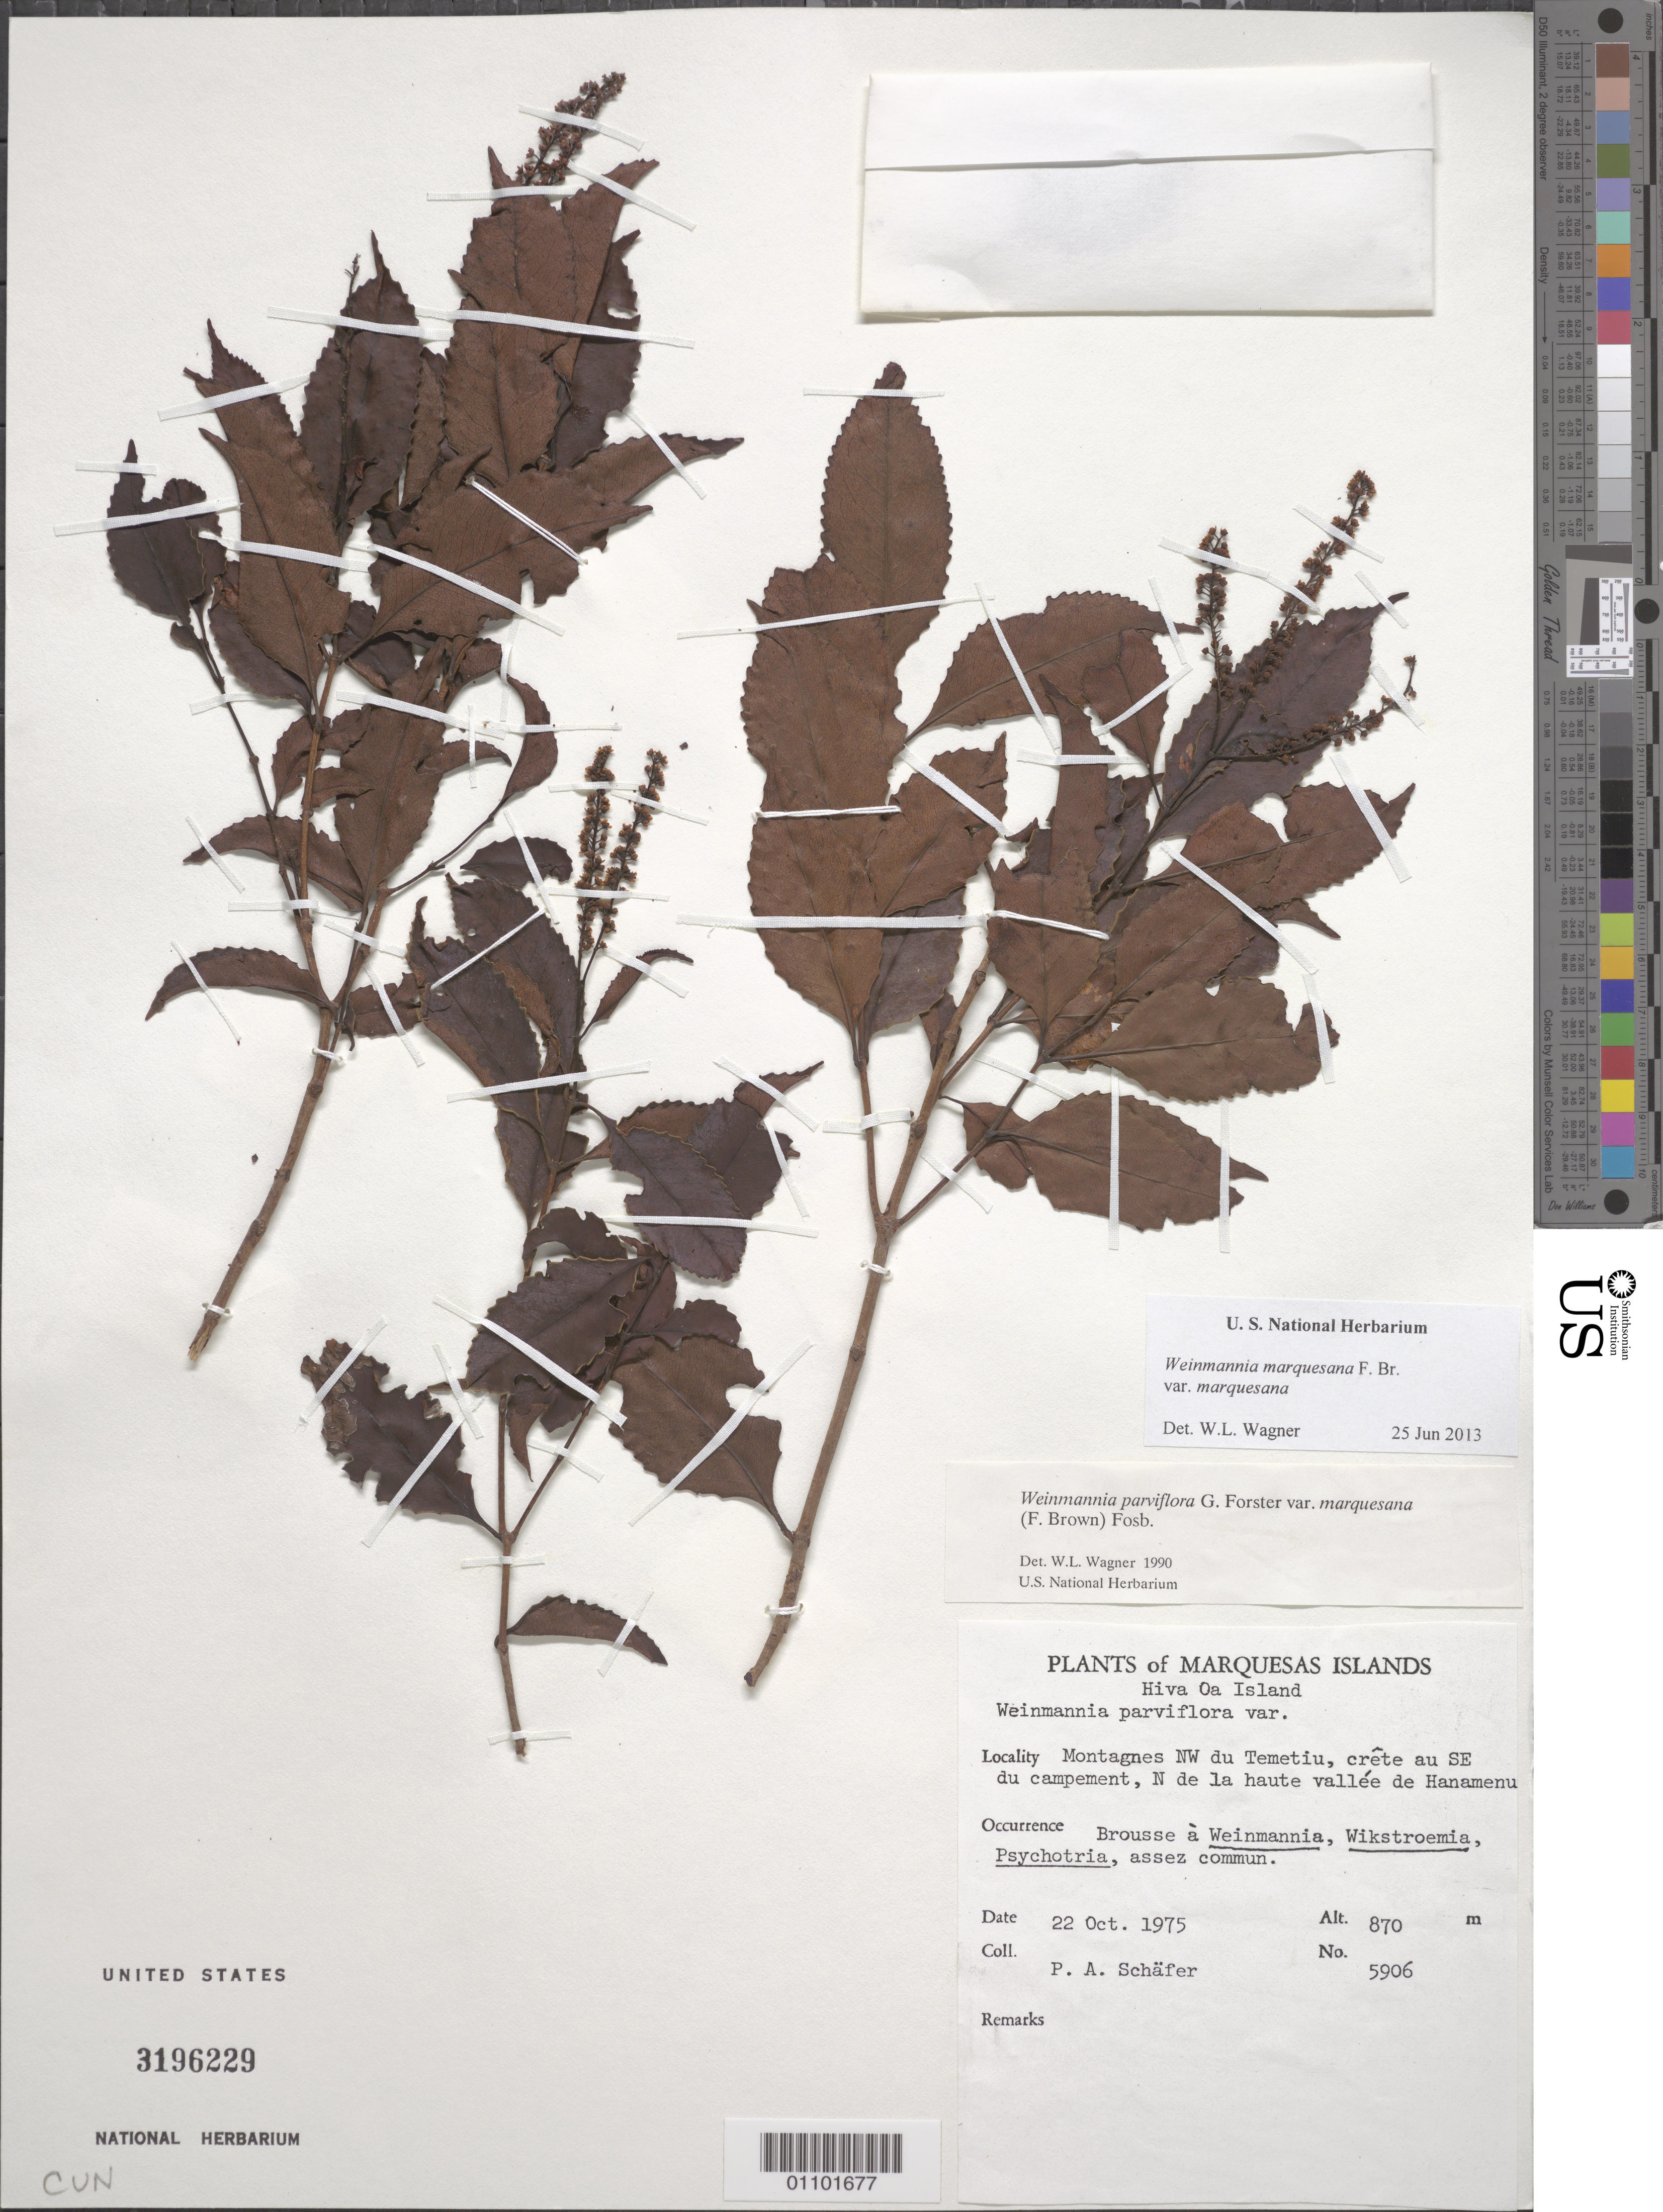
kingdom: Plantae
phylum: Tracheophyta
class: Magnoliopsida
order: Oxalidales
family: Cunoniaceae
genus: Pterophylla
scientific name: Pterophylla marquesana var. marquesana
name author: (F. Br.) Pillon & H.C. Hopkins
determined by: Wagner, W. L., (BOT), Smithsonian Institution - National Museum of Natural History (UNITED STATES)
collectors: P. A. Schäfer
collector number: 5906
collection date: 1975-10-22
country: French Polynesia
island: Hiva Oa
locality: Montagnes NW du Temetiu, crête au SE du campement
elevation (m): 870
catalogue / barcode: US 3196229